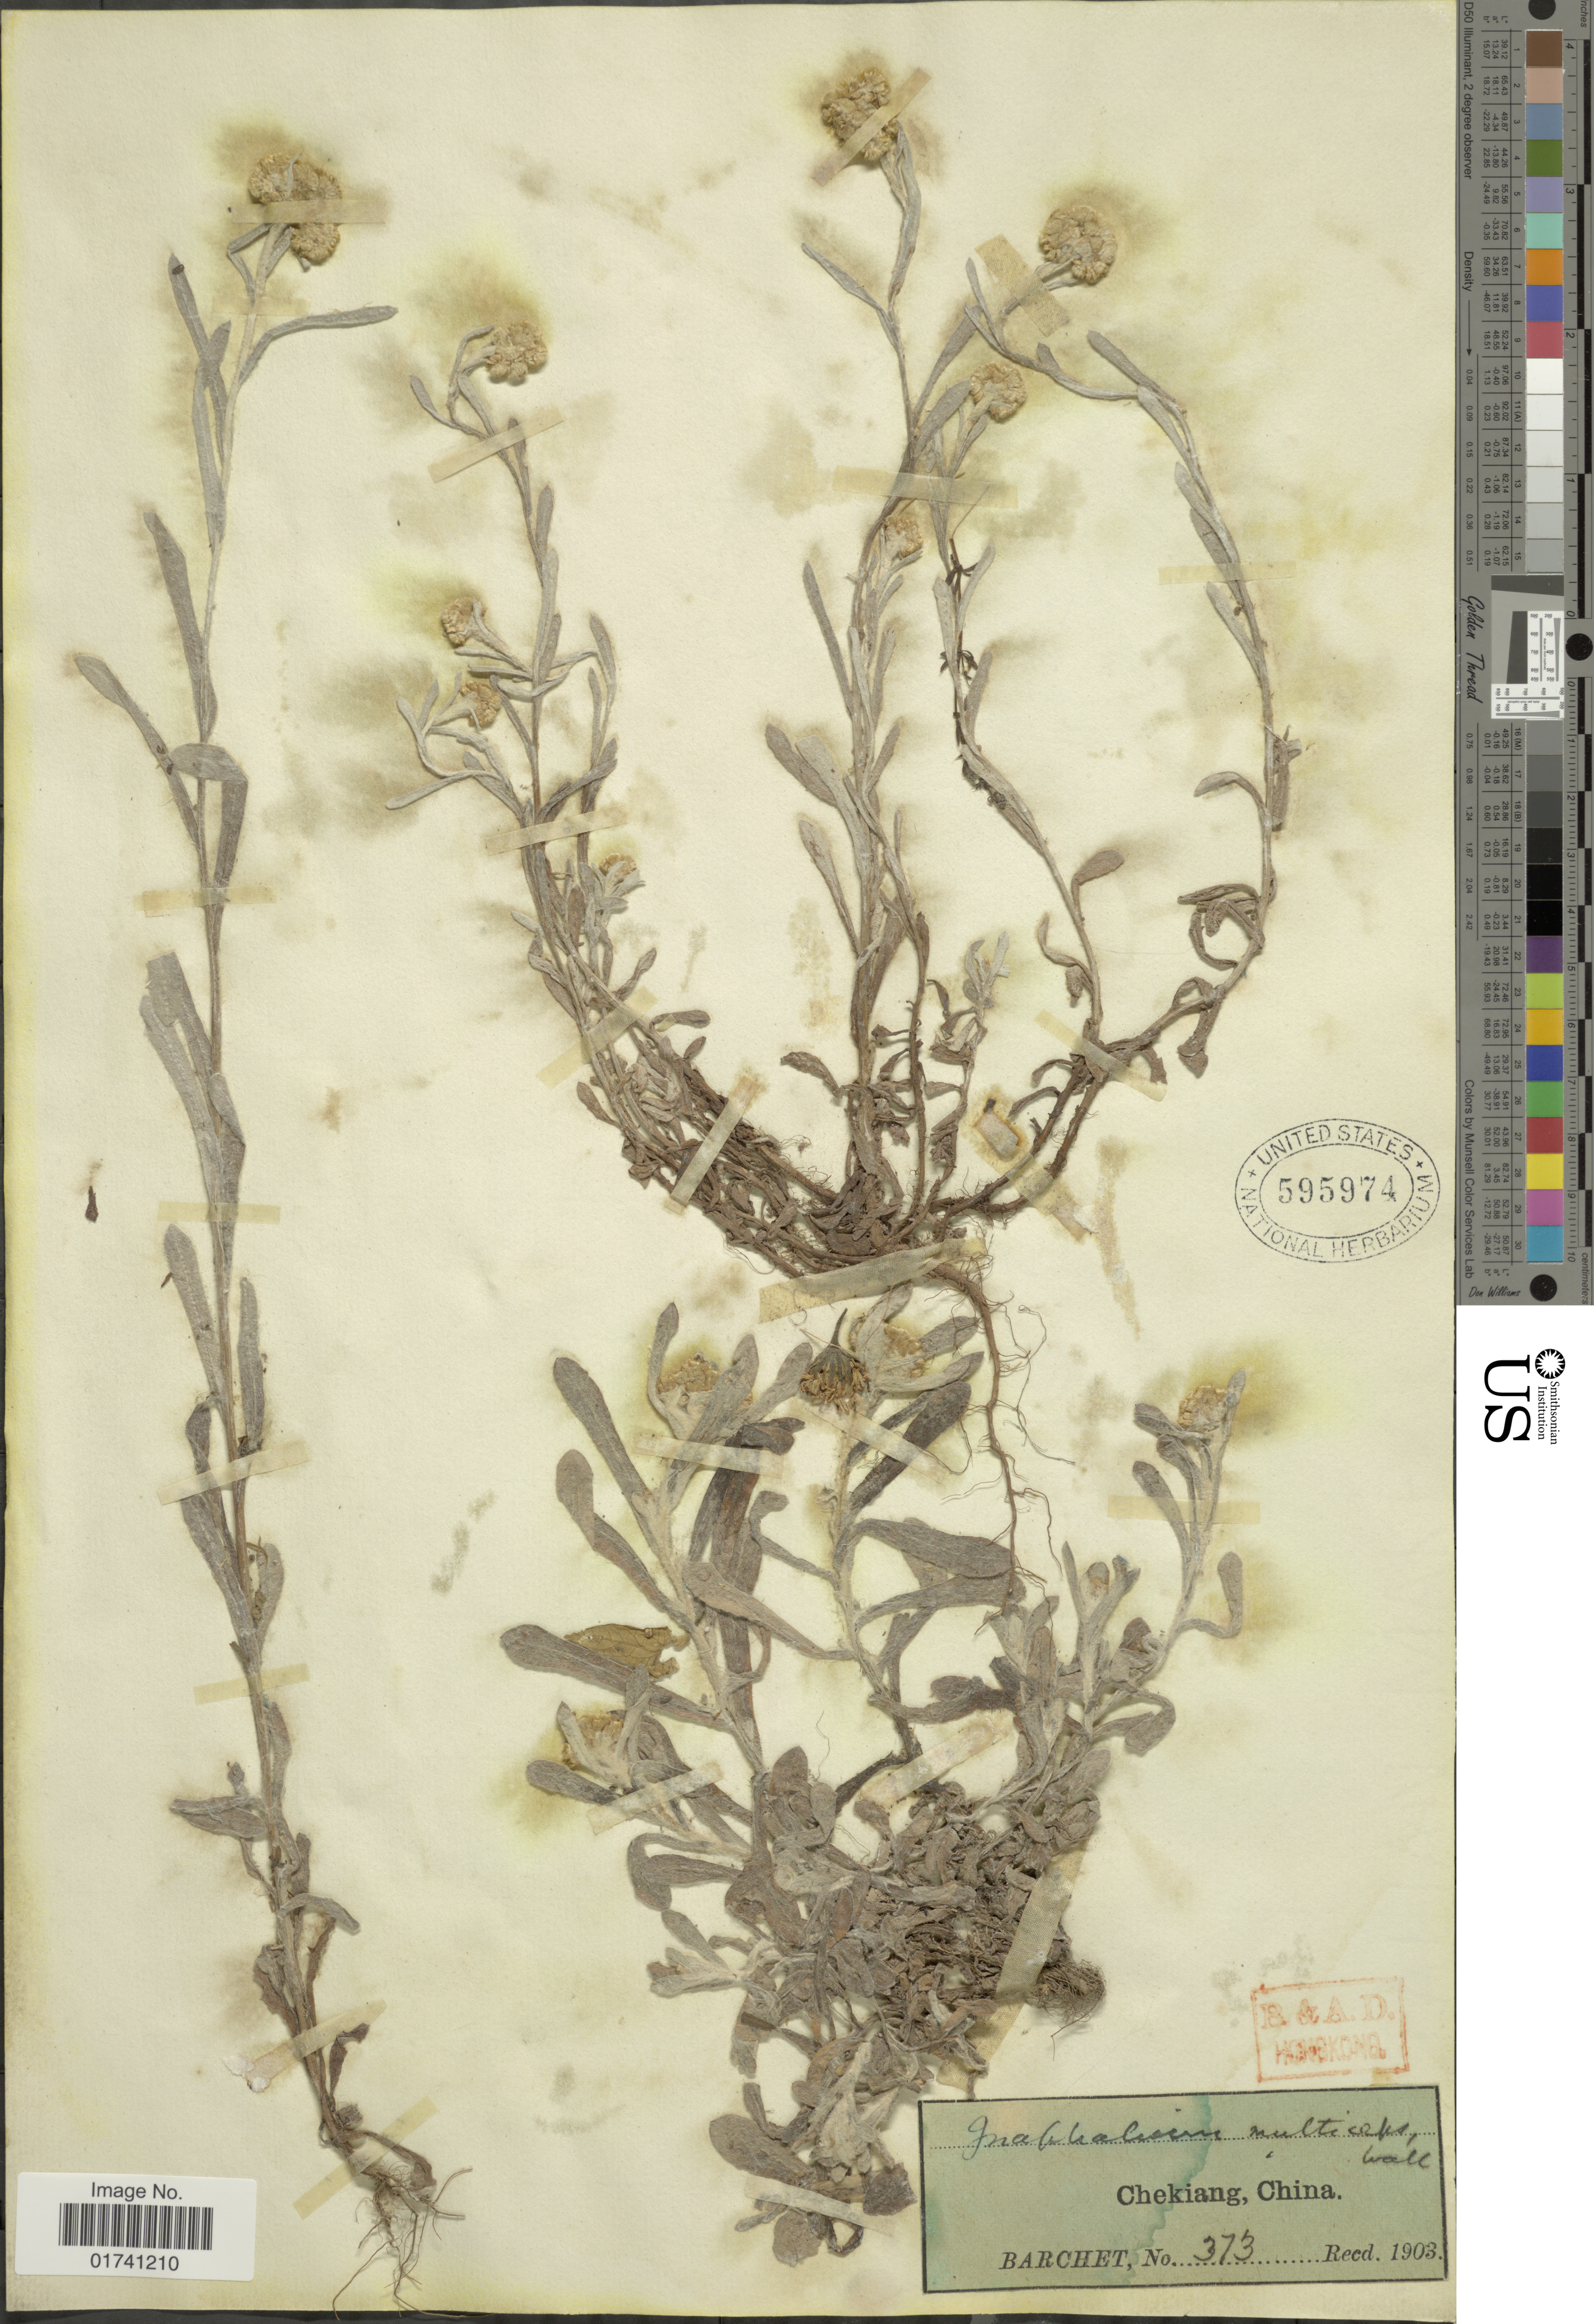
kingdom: Plantae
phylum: Tracheophyta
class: Magnoliopsida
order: Asterales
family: Asteraceae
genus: Laphangium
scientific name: Laphangium affine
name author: (D. Don) Tzvelev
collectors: Barchet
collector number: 373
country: China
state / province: Zhejiang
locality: Chekiang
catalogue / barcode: US 595974